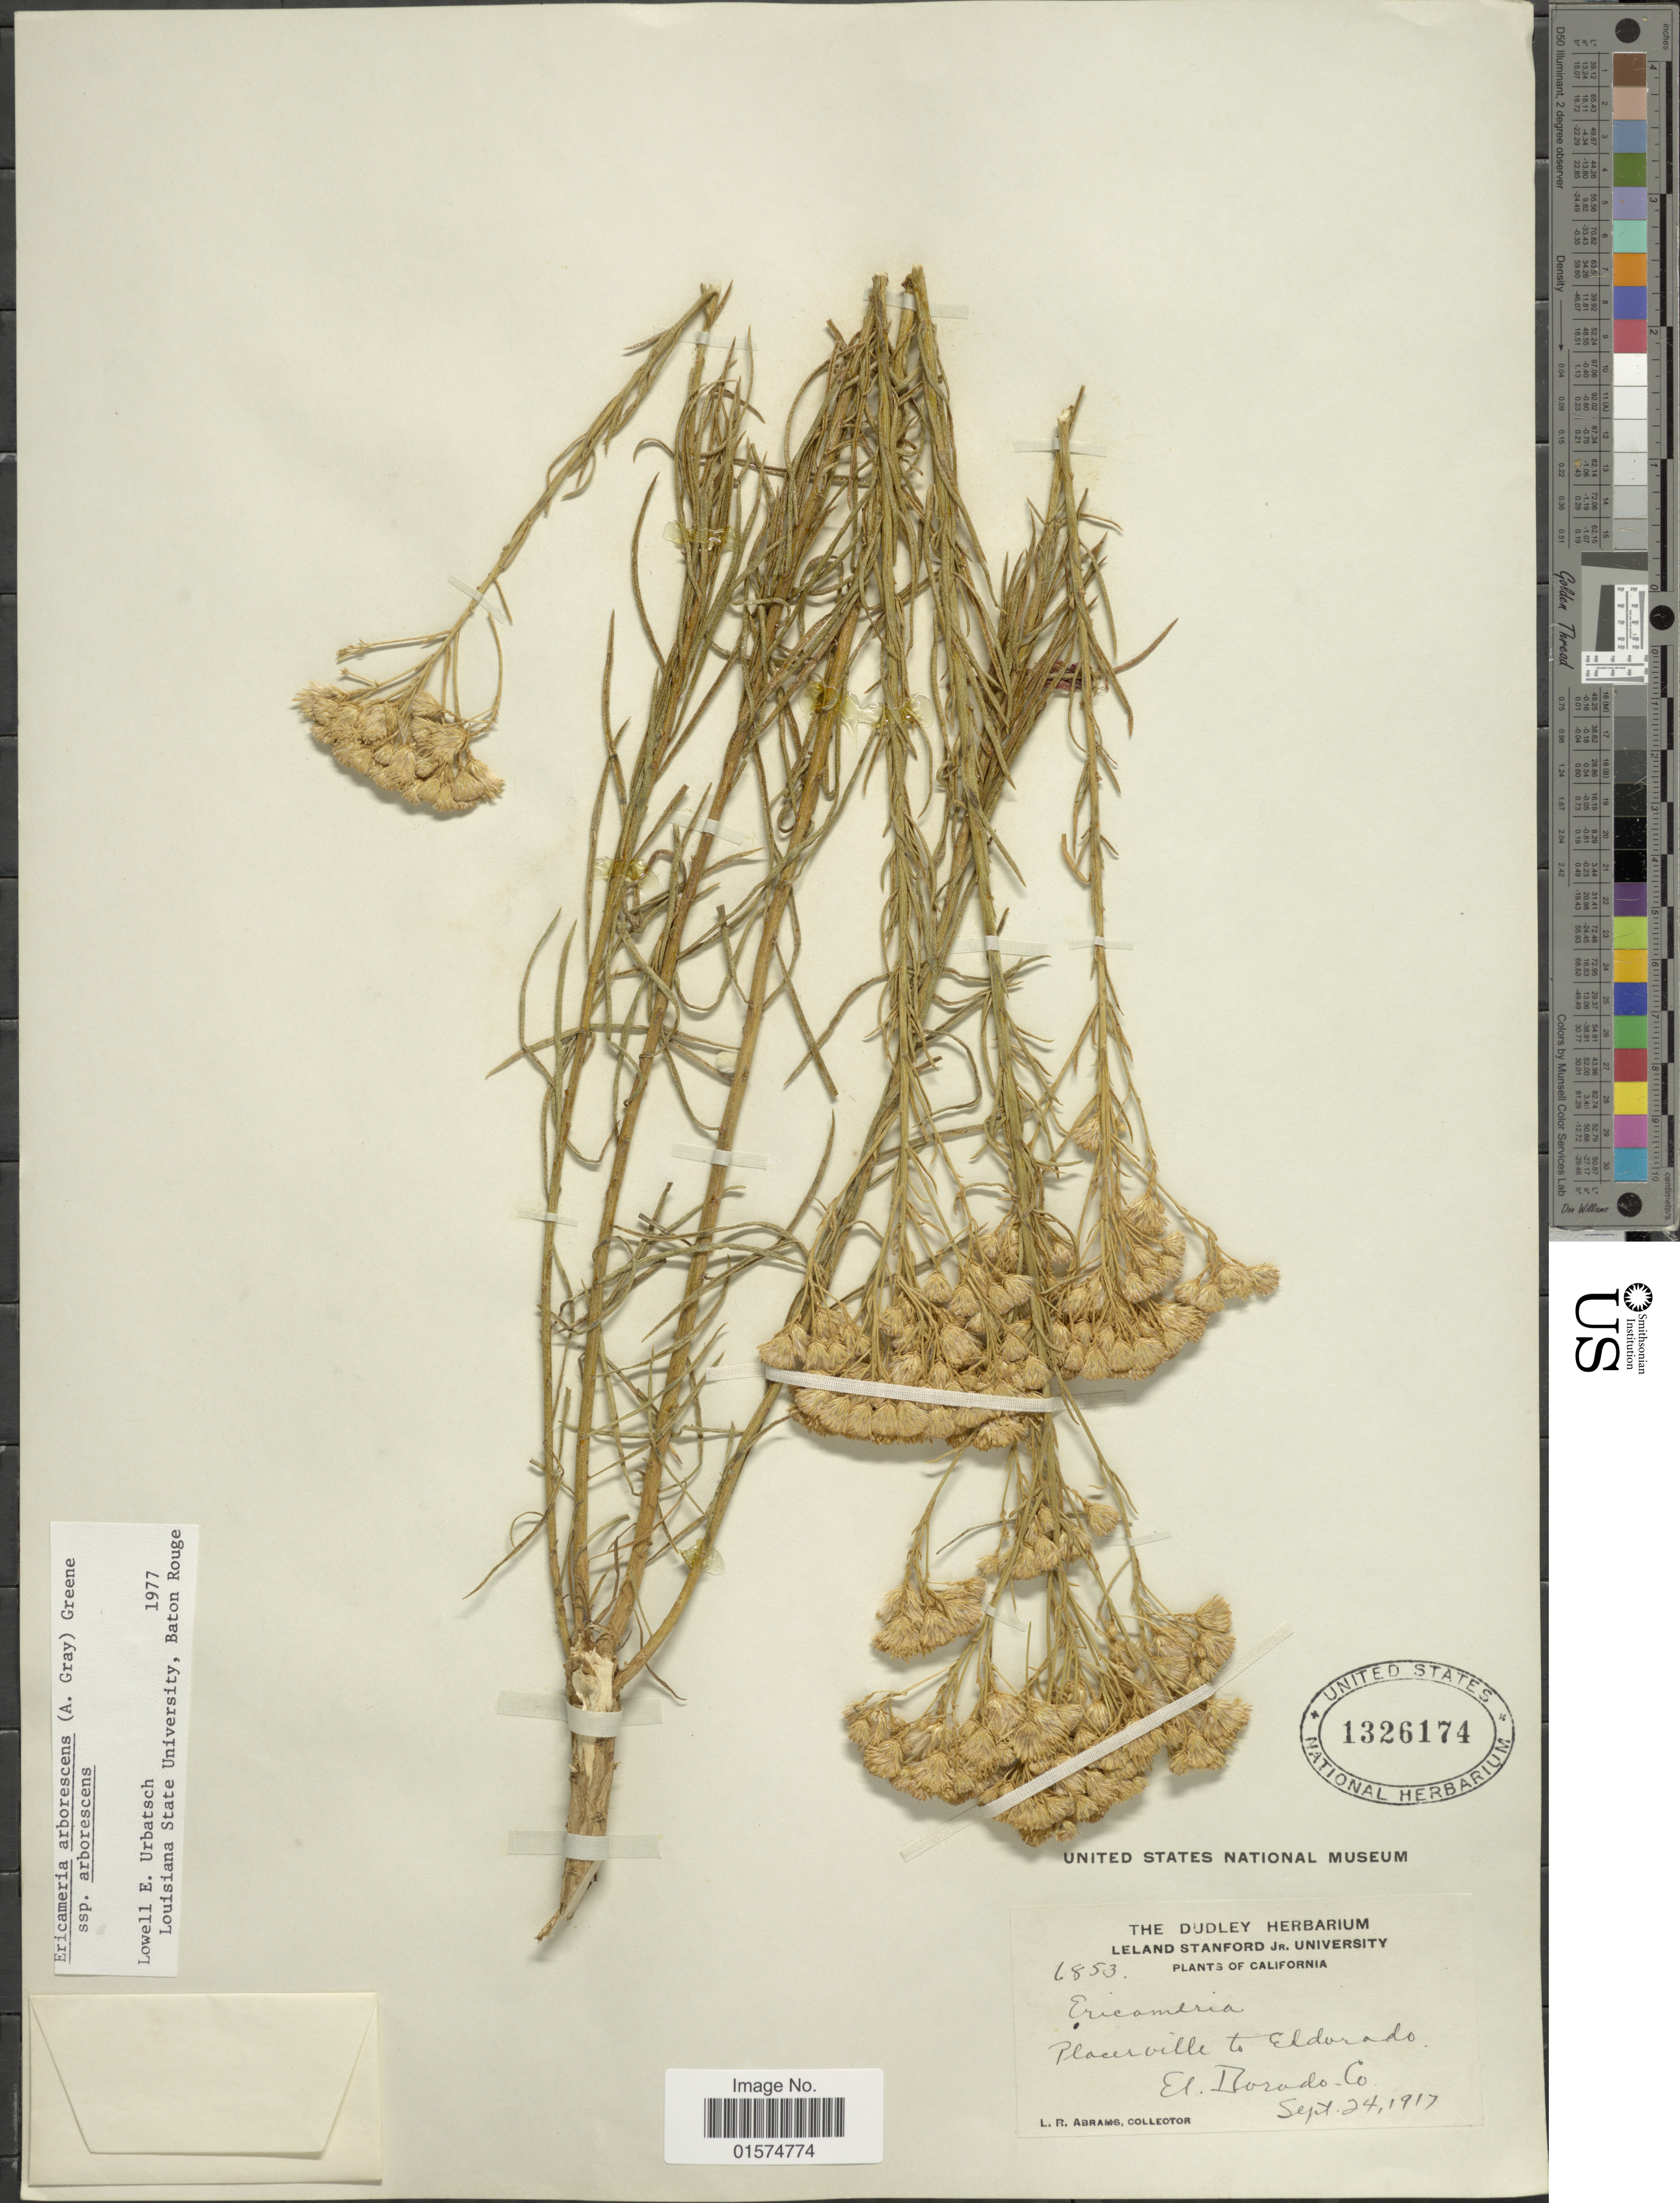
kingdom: Plantae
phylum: Tracheophyta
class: Magnoliopsida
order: Asterales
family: Asteraceae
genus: Ericameria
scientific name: Ericameria arborescens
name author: (A. Gray) Greene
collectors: L. Abrams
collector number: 6853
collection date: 1917-09-24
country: United States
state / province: California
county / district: El Dorado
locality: Placerville to Eldorado. El Dorado Co.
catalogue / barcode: US 1326174